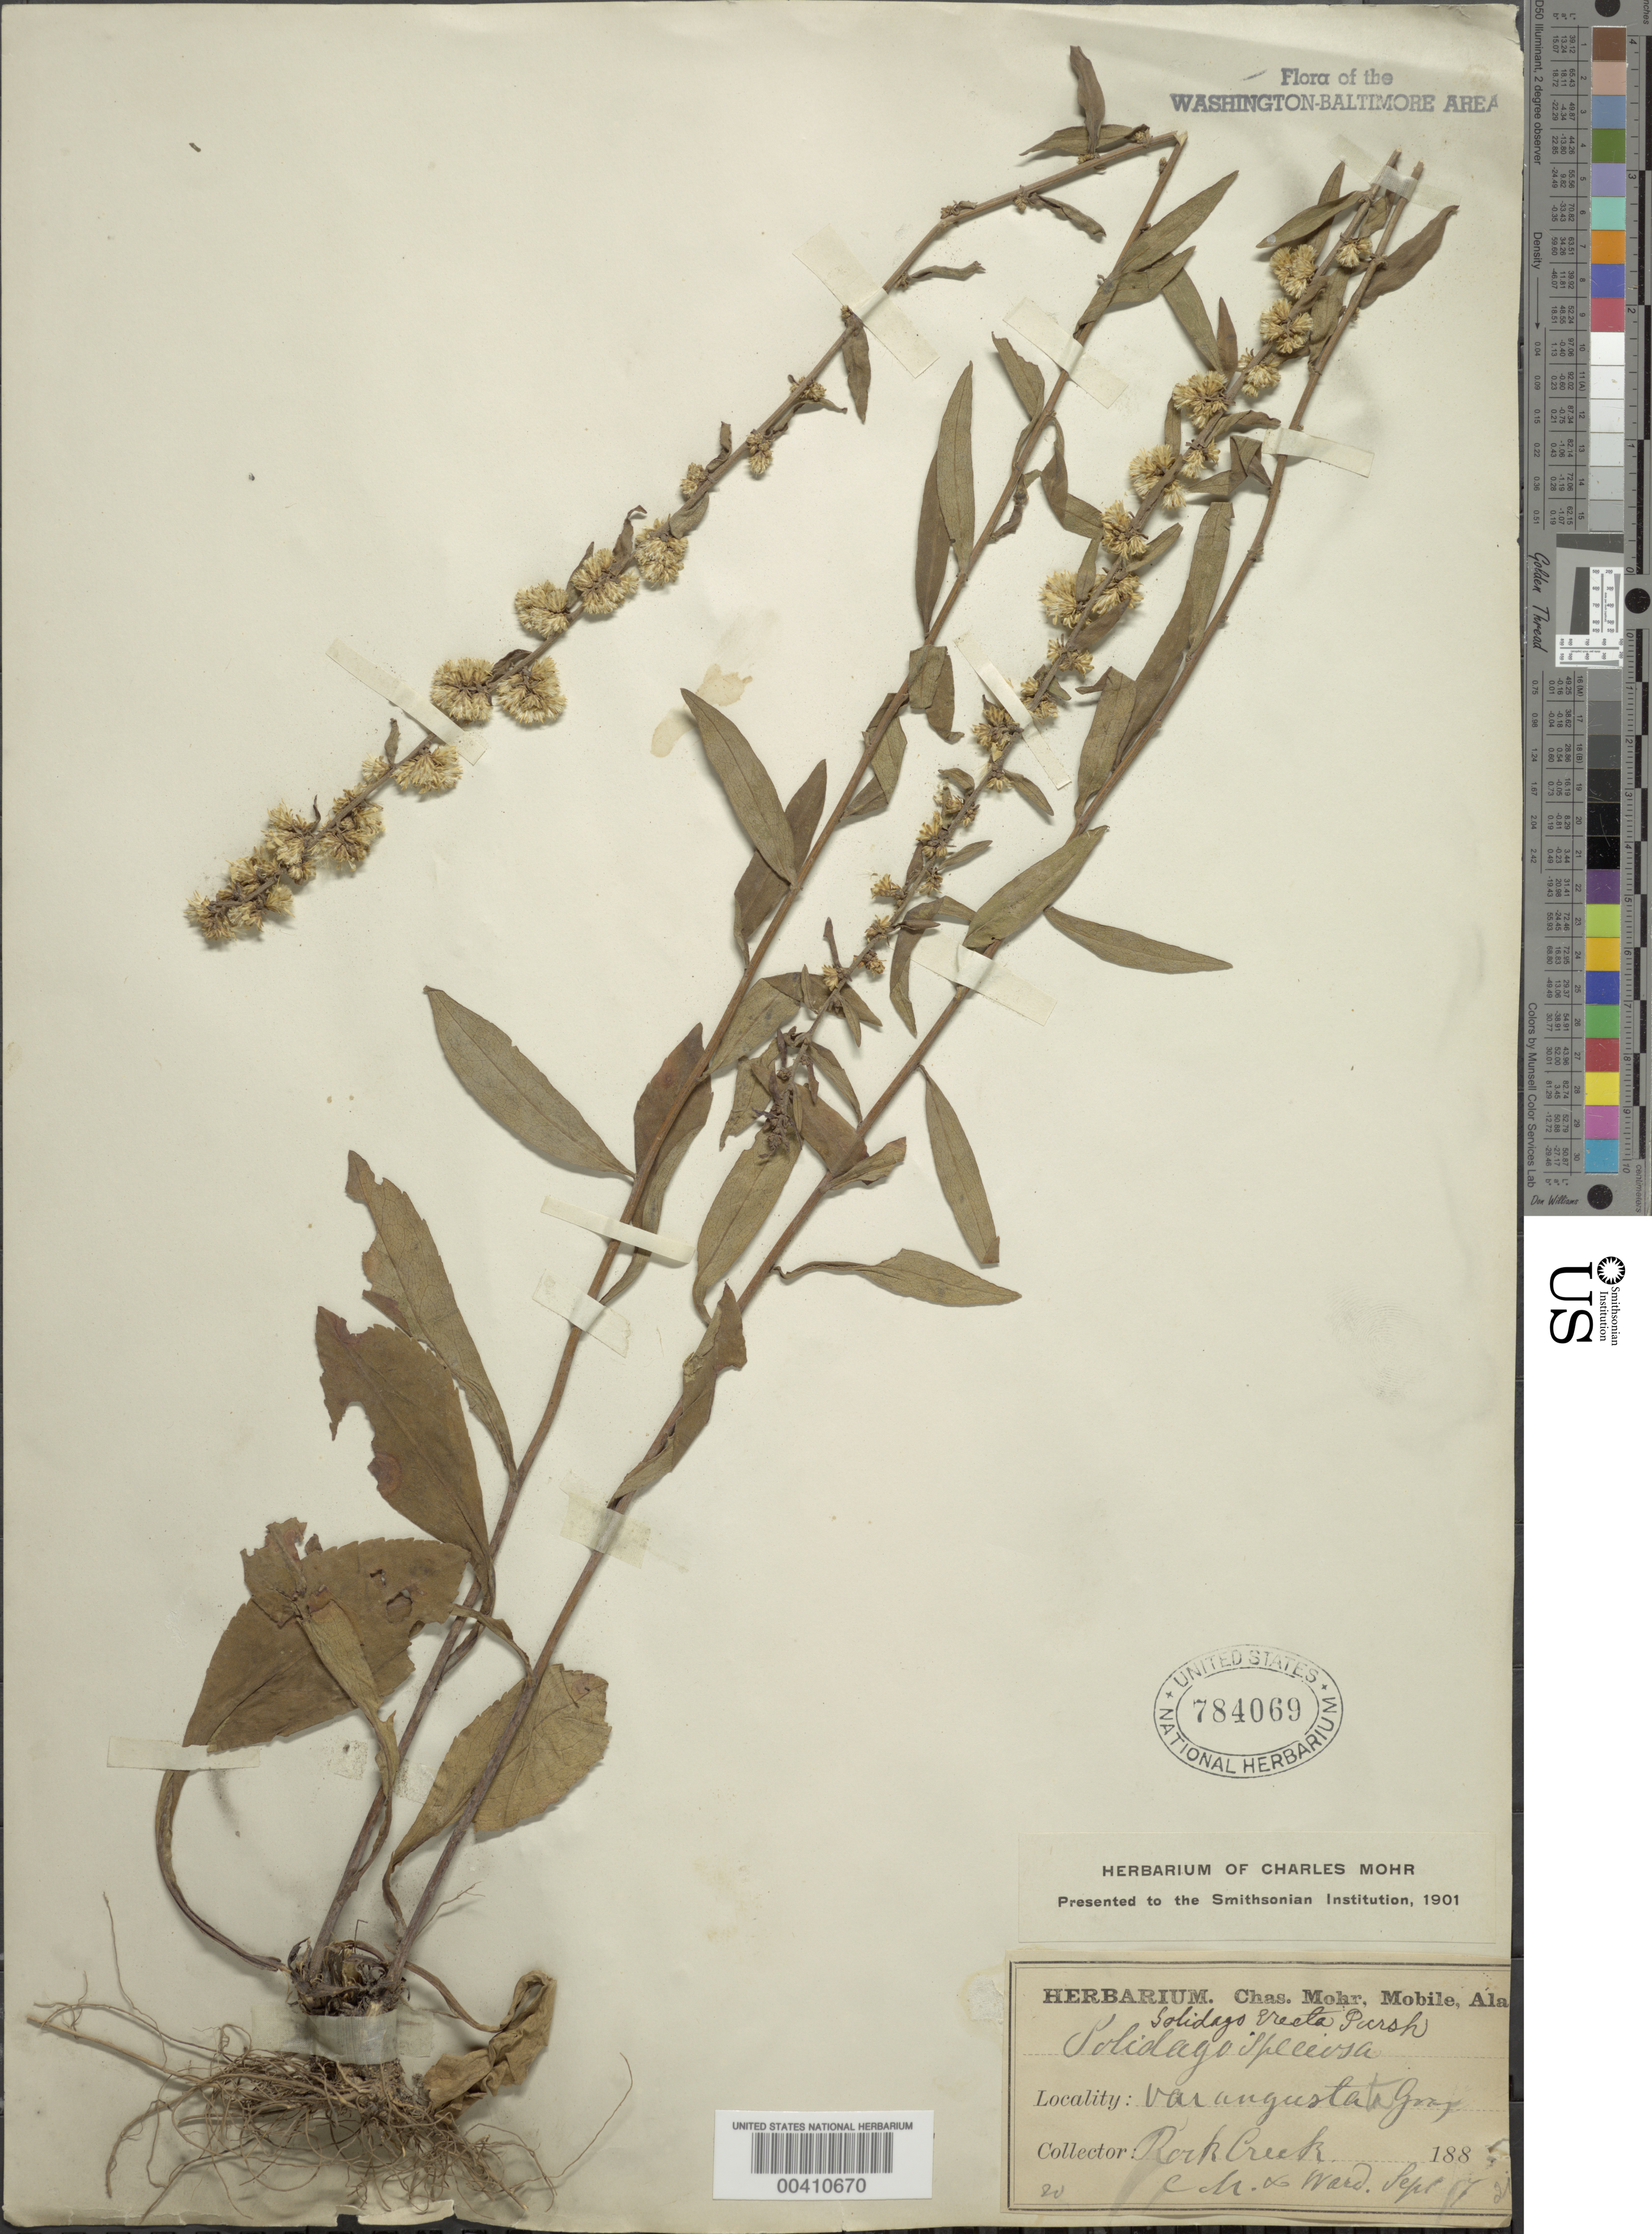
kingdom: Plantae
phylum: Tracheophyta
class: Magnoliopsida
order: Asterales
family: Asteraceae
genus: Solidago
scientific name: Solidago erecta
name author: Pursh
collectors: C. T. Mohr & L. F. Ward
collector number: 20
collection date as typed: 14 Sep 1882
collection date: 1882-09-14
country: United States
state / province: District of Columbia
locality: Rock Creek Rock Creek Park & vicinity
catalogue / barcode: US 784069